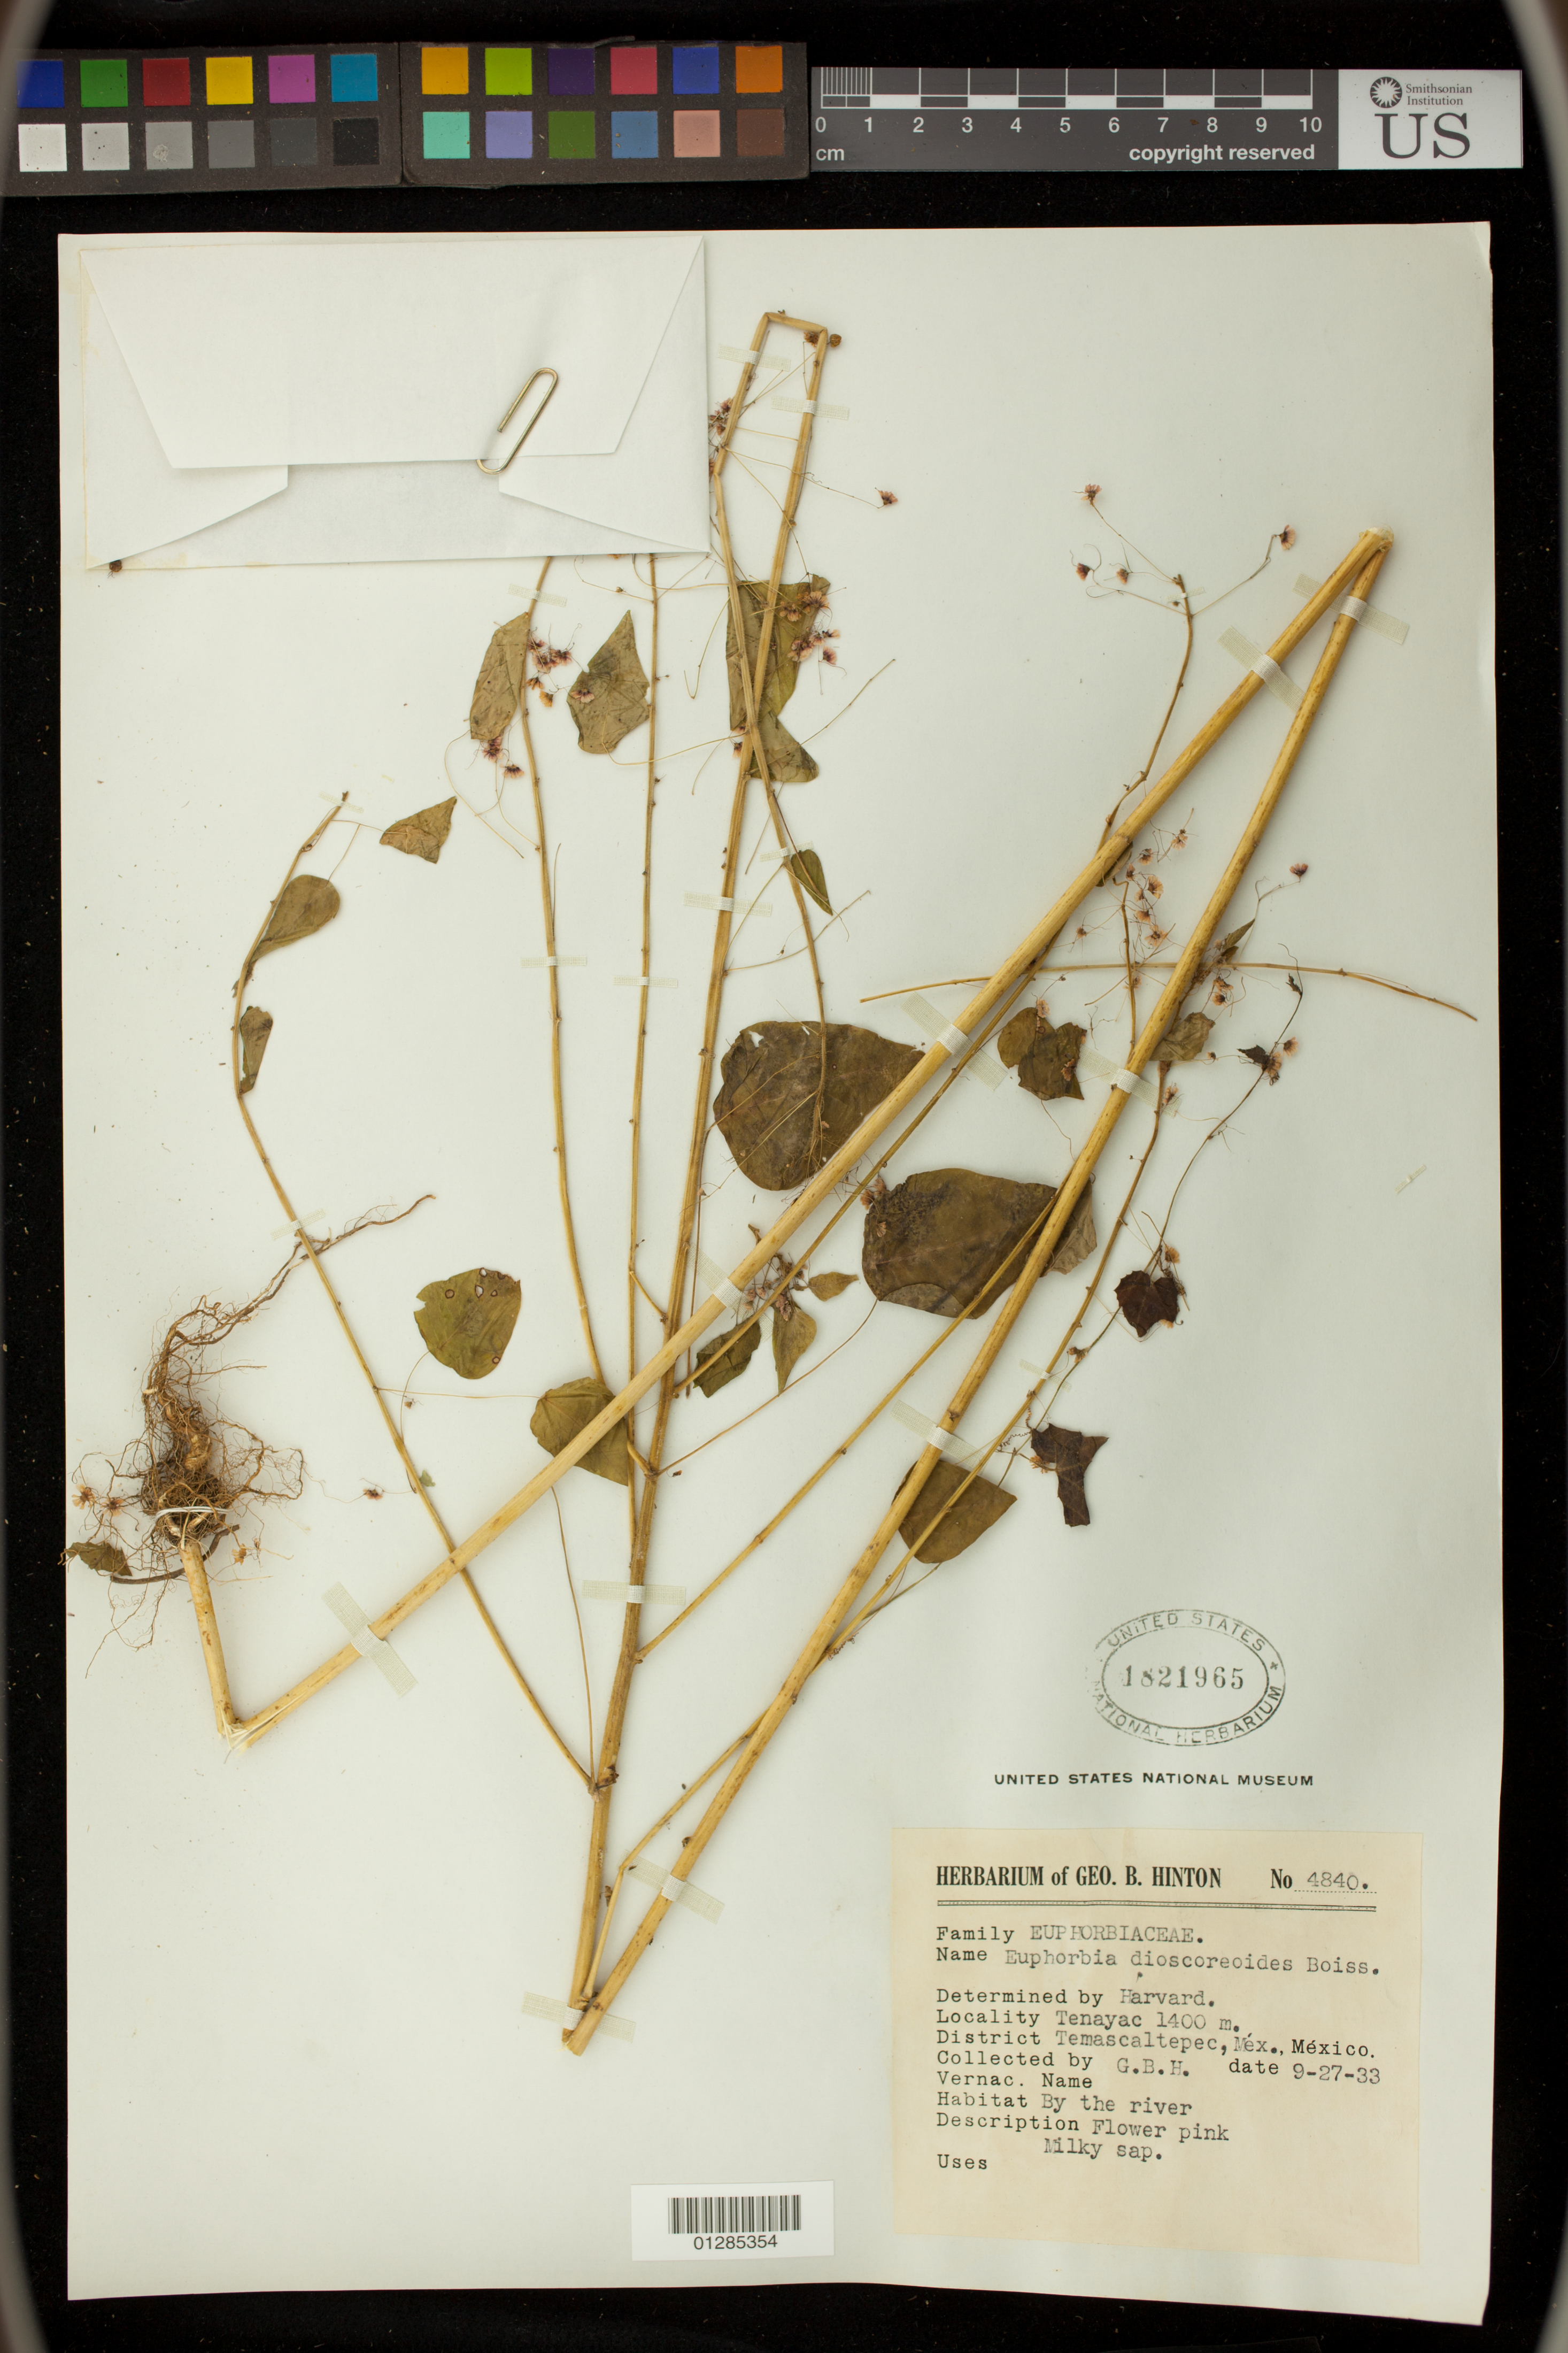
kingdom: Plantae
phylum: Tracheophyta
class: Magnoliopsida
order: Malpighiales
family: Euphorbiaceae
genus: Euphorbia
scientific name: Euphorbia dioscoreoides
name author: Boiss.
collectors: G. B. Hinton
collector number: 4840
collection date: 1933-09-27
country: Mexico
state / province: México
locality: Locality Tenayac,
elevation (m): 1400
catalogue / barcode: US 1821965